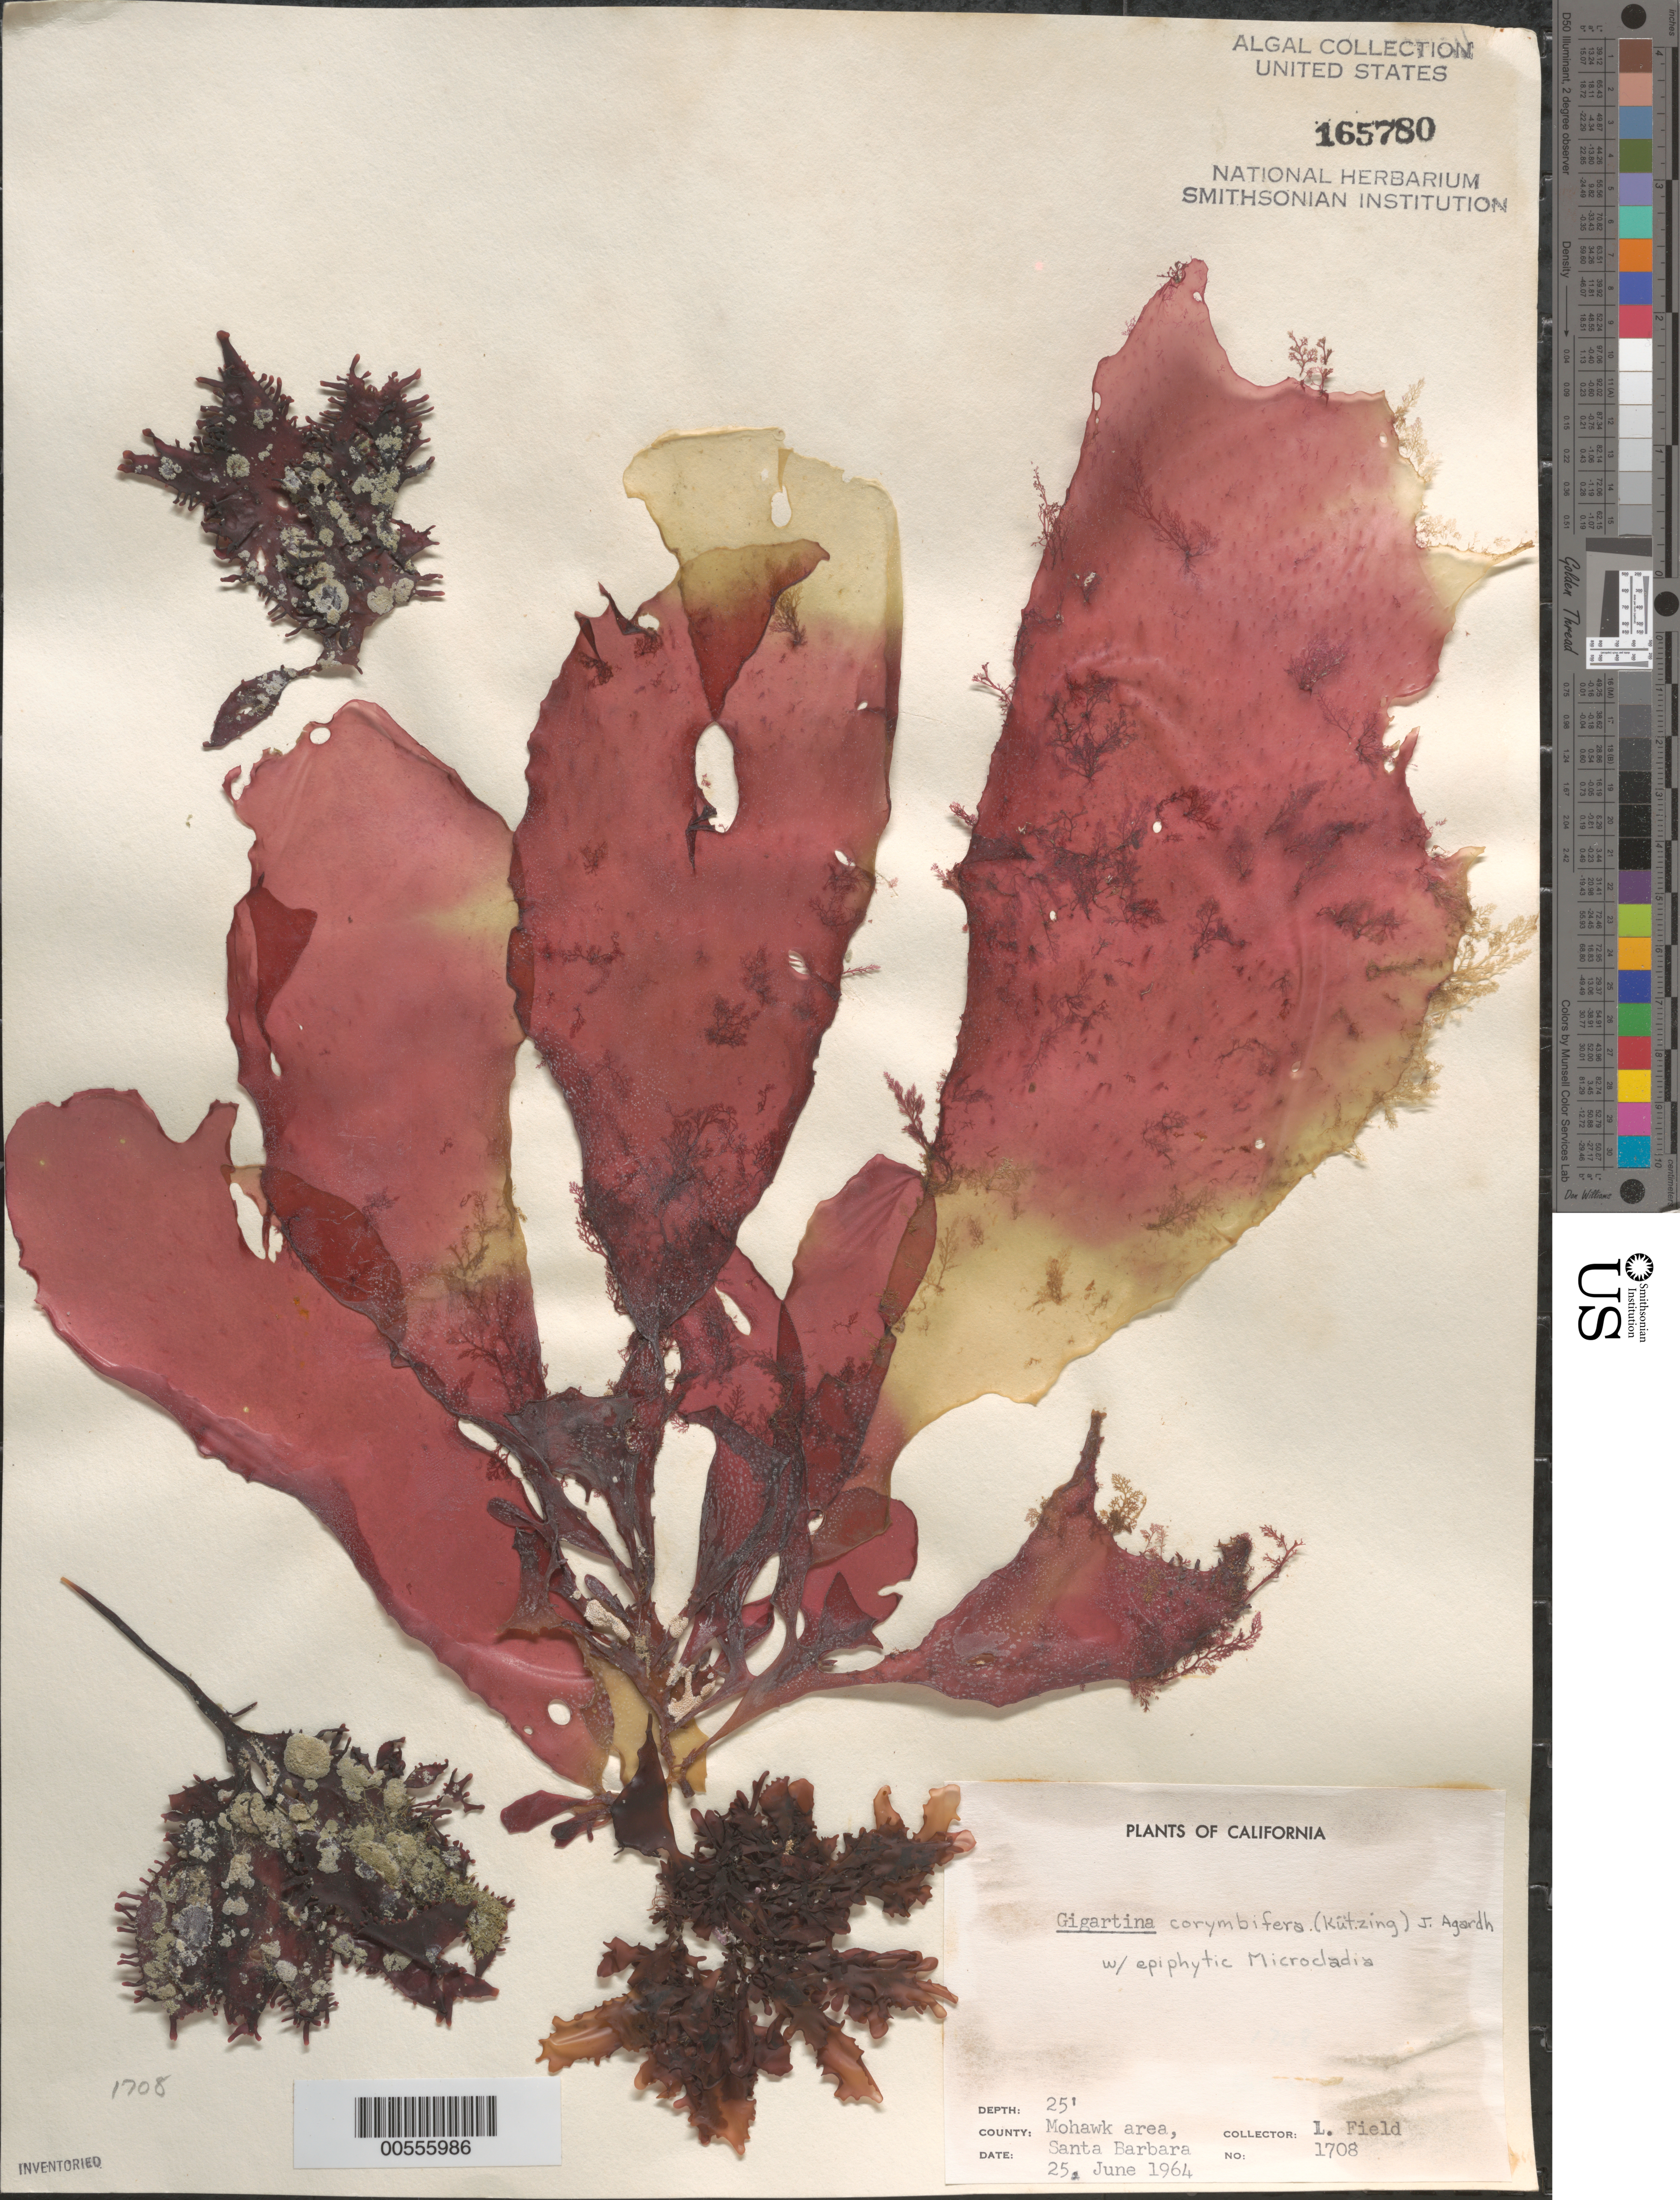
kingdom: Plantae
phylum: Rhodophyta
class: Florideophyceae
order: Gigartinales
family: Gigartinaceae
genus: Chondracanthus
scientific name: Chondracanthus corymbiferus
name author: (Kütz.) Guiry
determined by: Algae name updating Project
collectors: L. Field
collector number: Neushul 1708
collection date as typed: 25 Jun 1964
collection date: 1964-06-25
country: United States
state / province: California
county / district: Santa Barbara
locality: Santa Barbara, Mohawk area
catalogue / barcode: US 165780